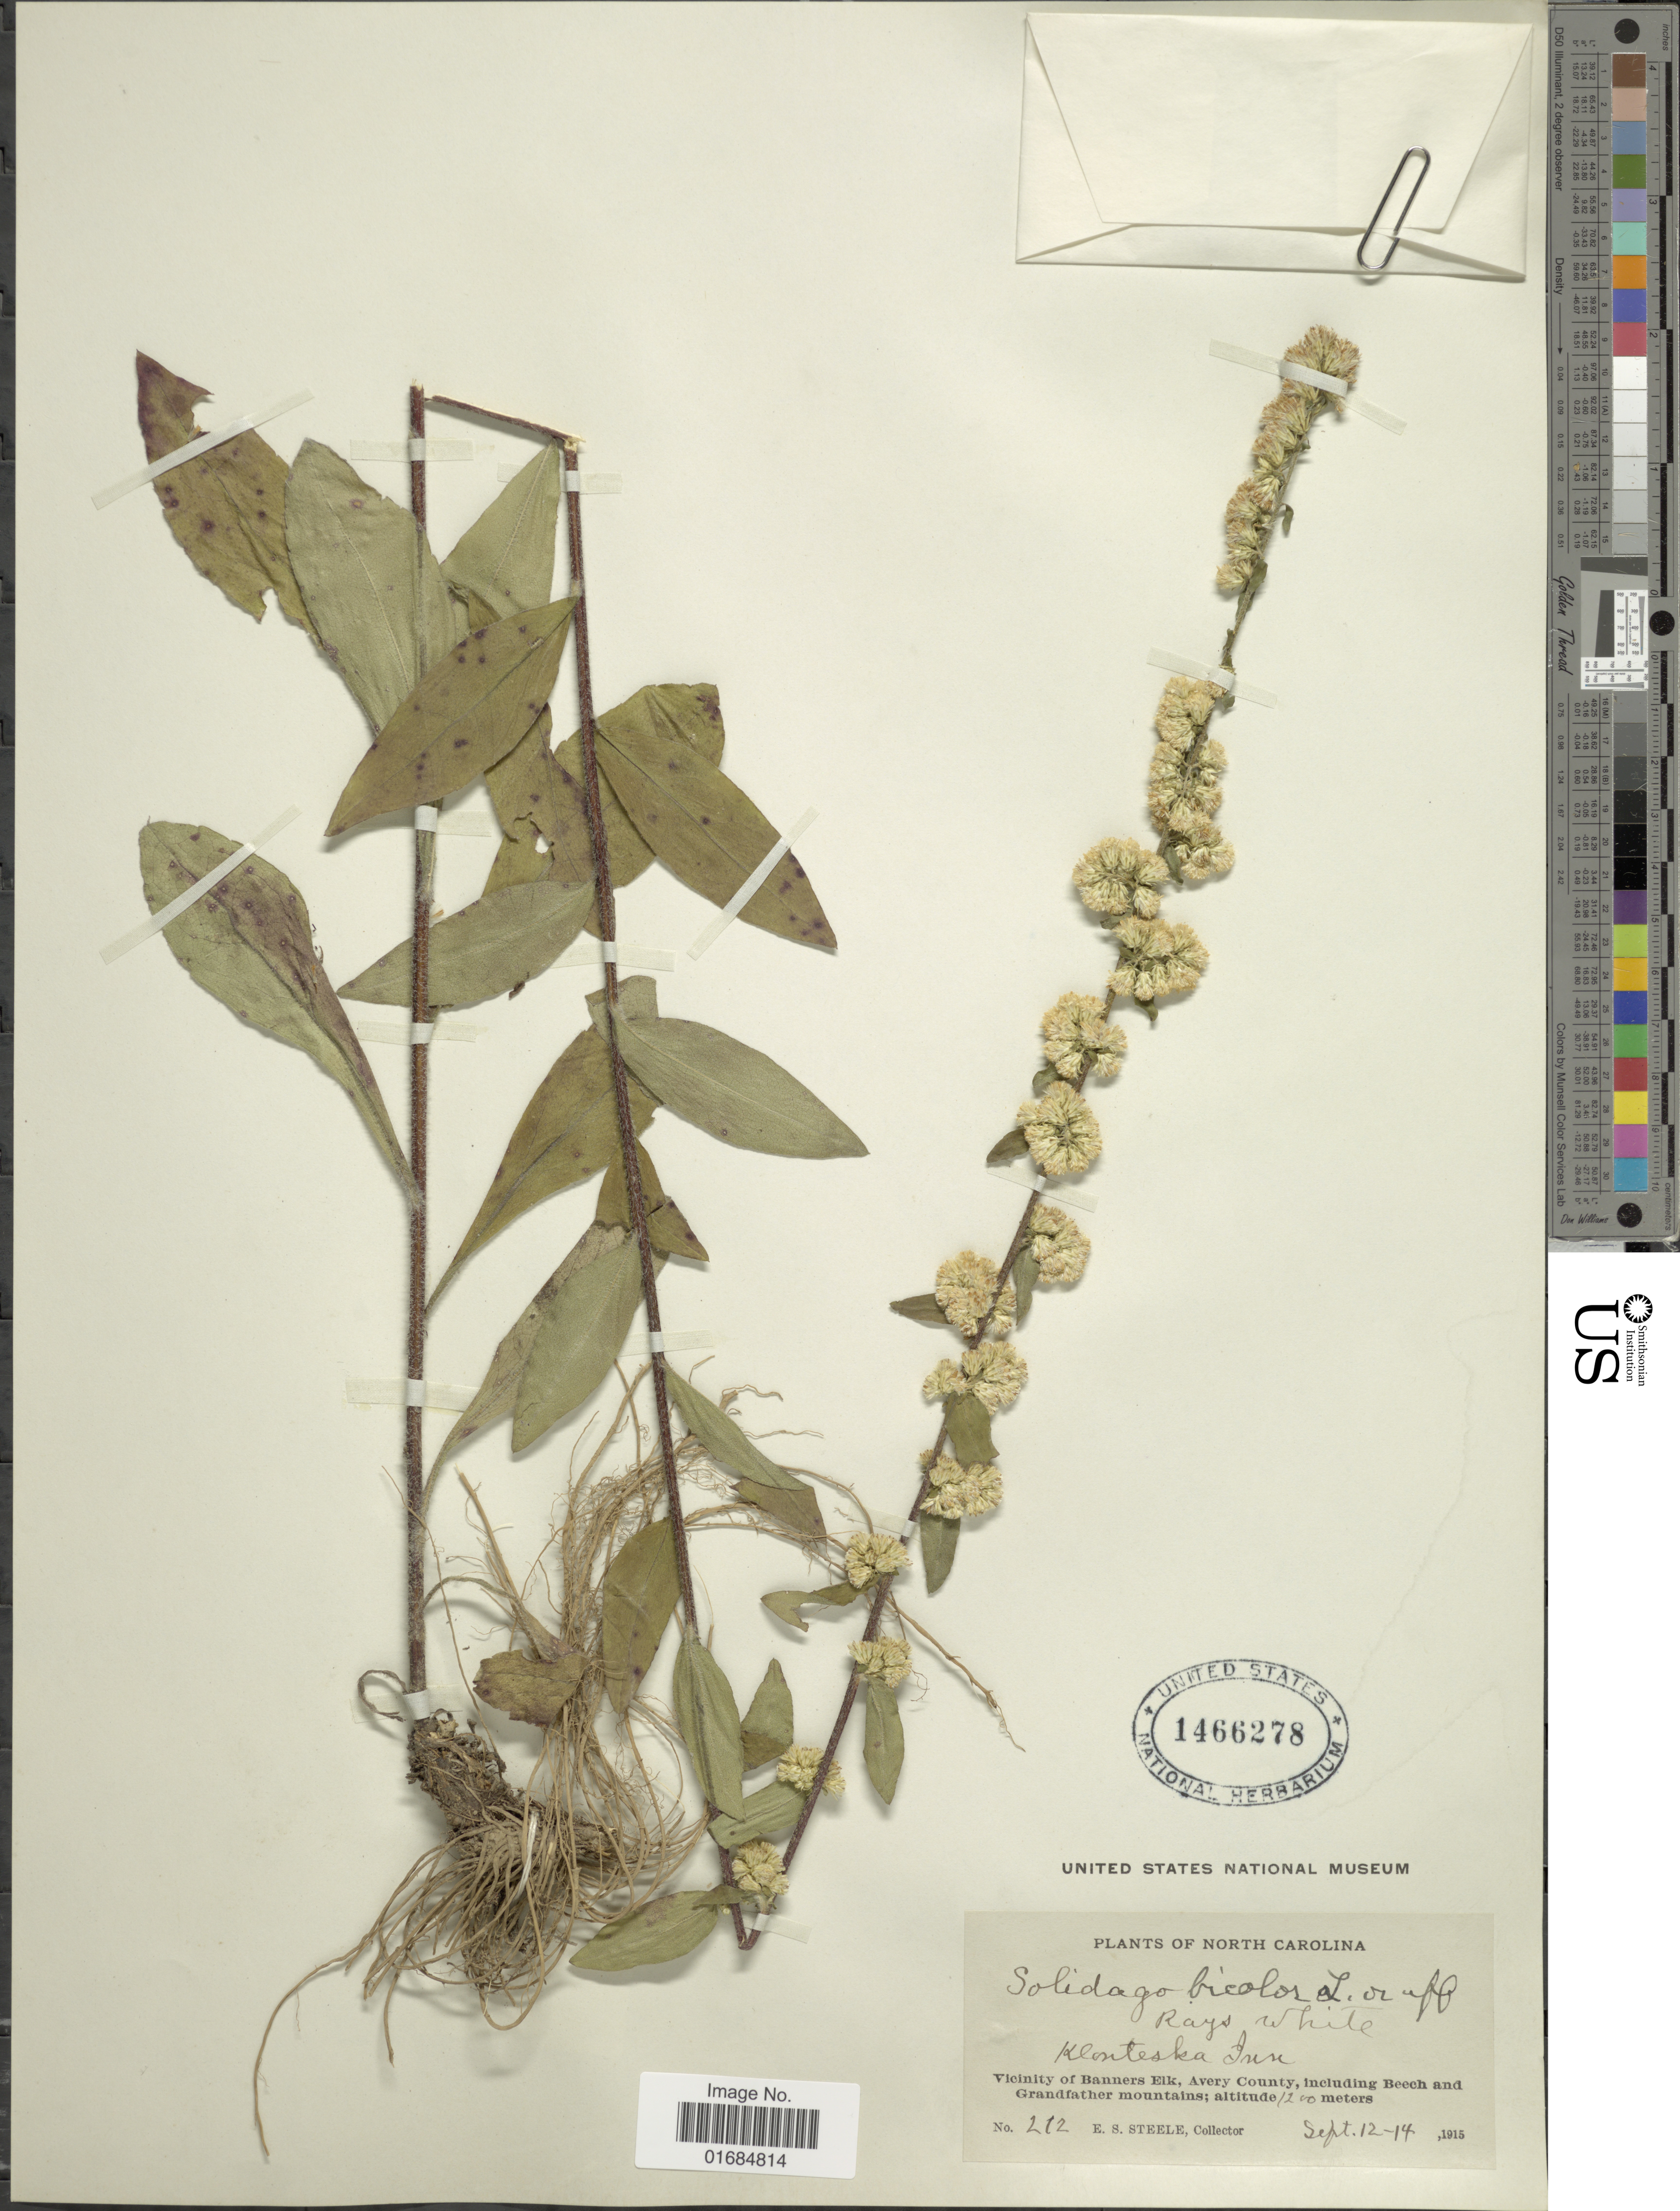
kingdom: Plantae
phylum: Tracheophyta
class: Magnoliopsida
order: Asterales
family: Asteraceae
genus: Solidago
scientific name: Solidago bicolor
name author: L.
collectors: E. Steele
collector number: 212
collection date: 1915-09-12/1915-09-14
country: United States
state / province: North Carolina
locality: Klonteska Inn, Vicinity of Banners Elk, Avery County, including Beech and Grandfather mountains.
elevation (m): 1200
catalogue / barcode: US 1466278